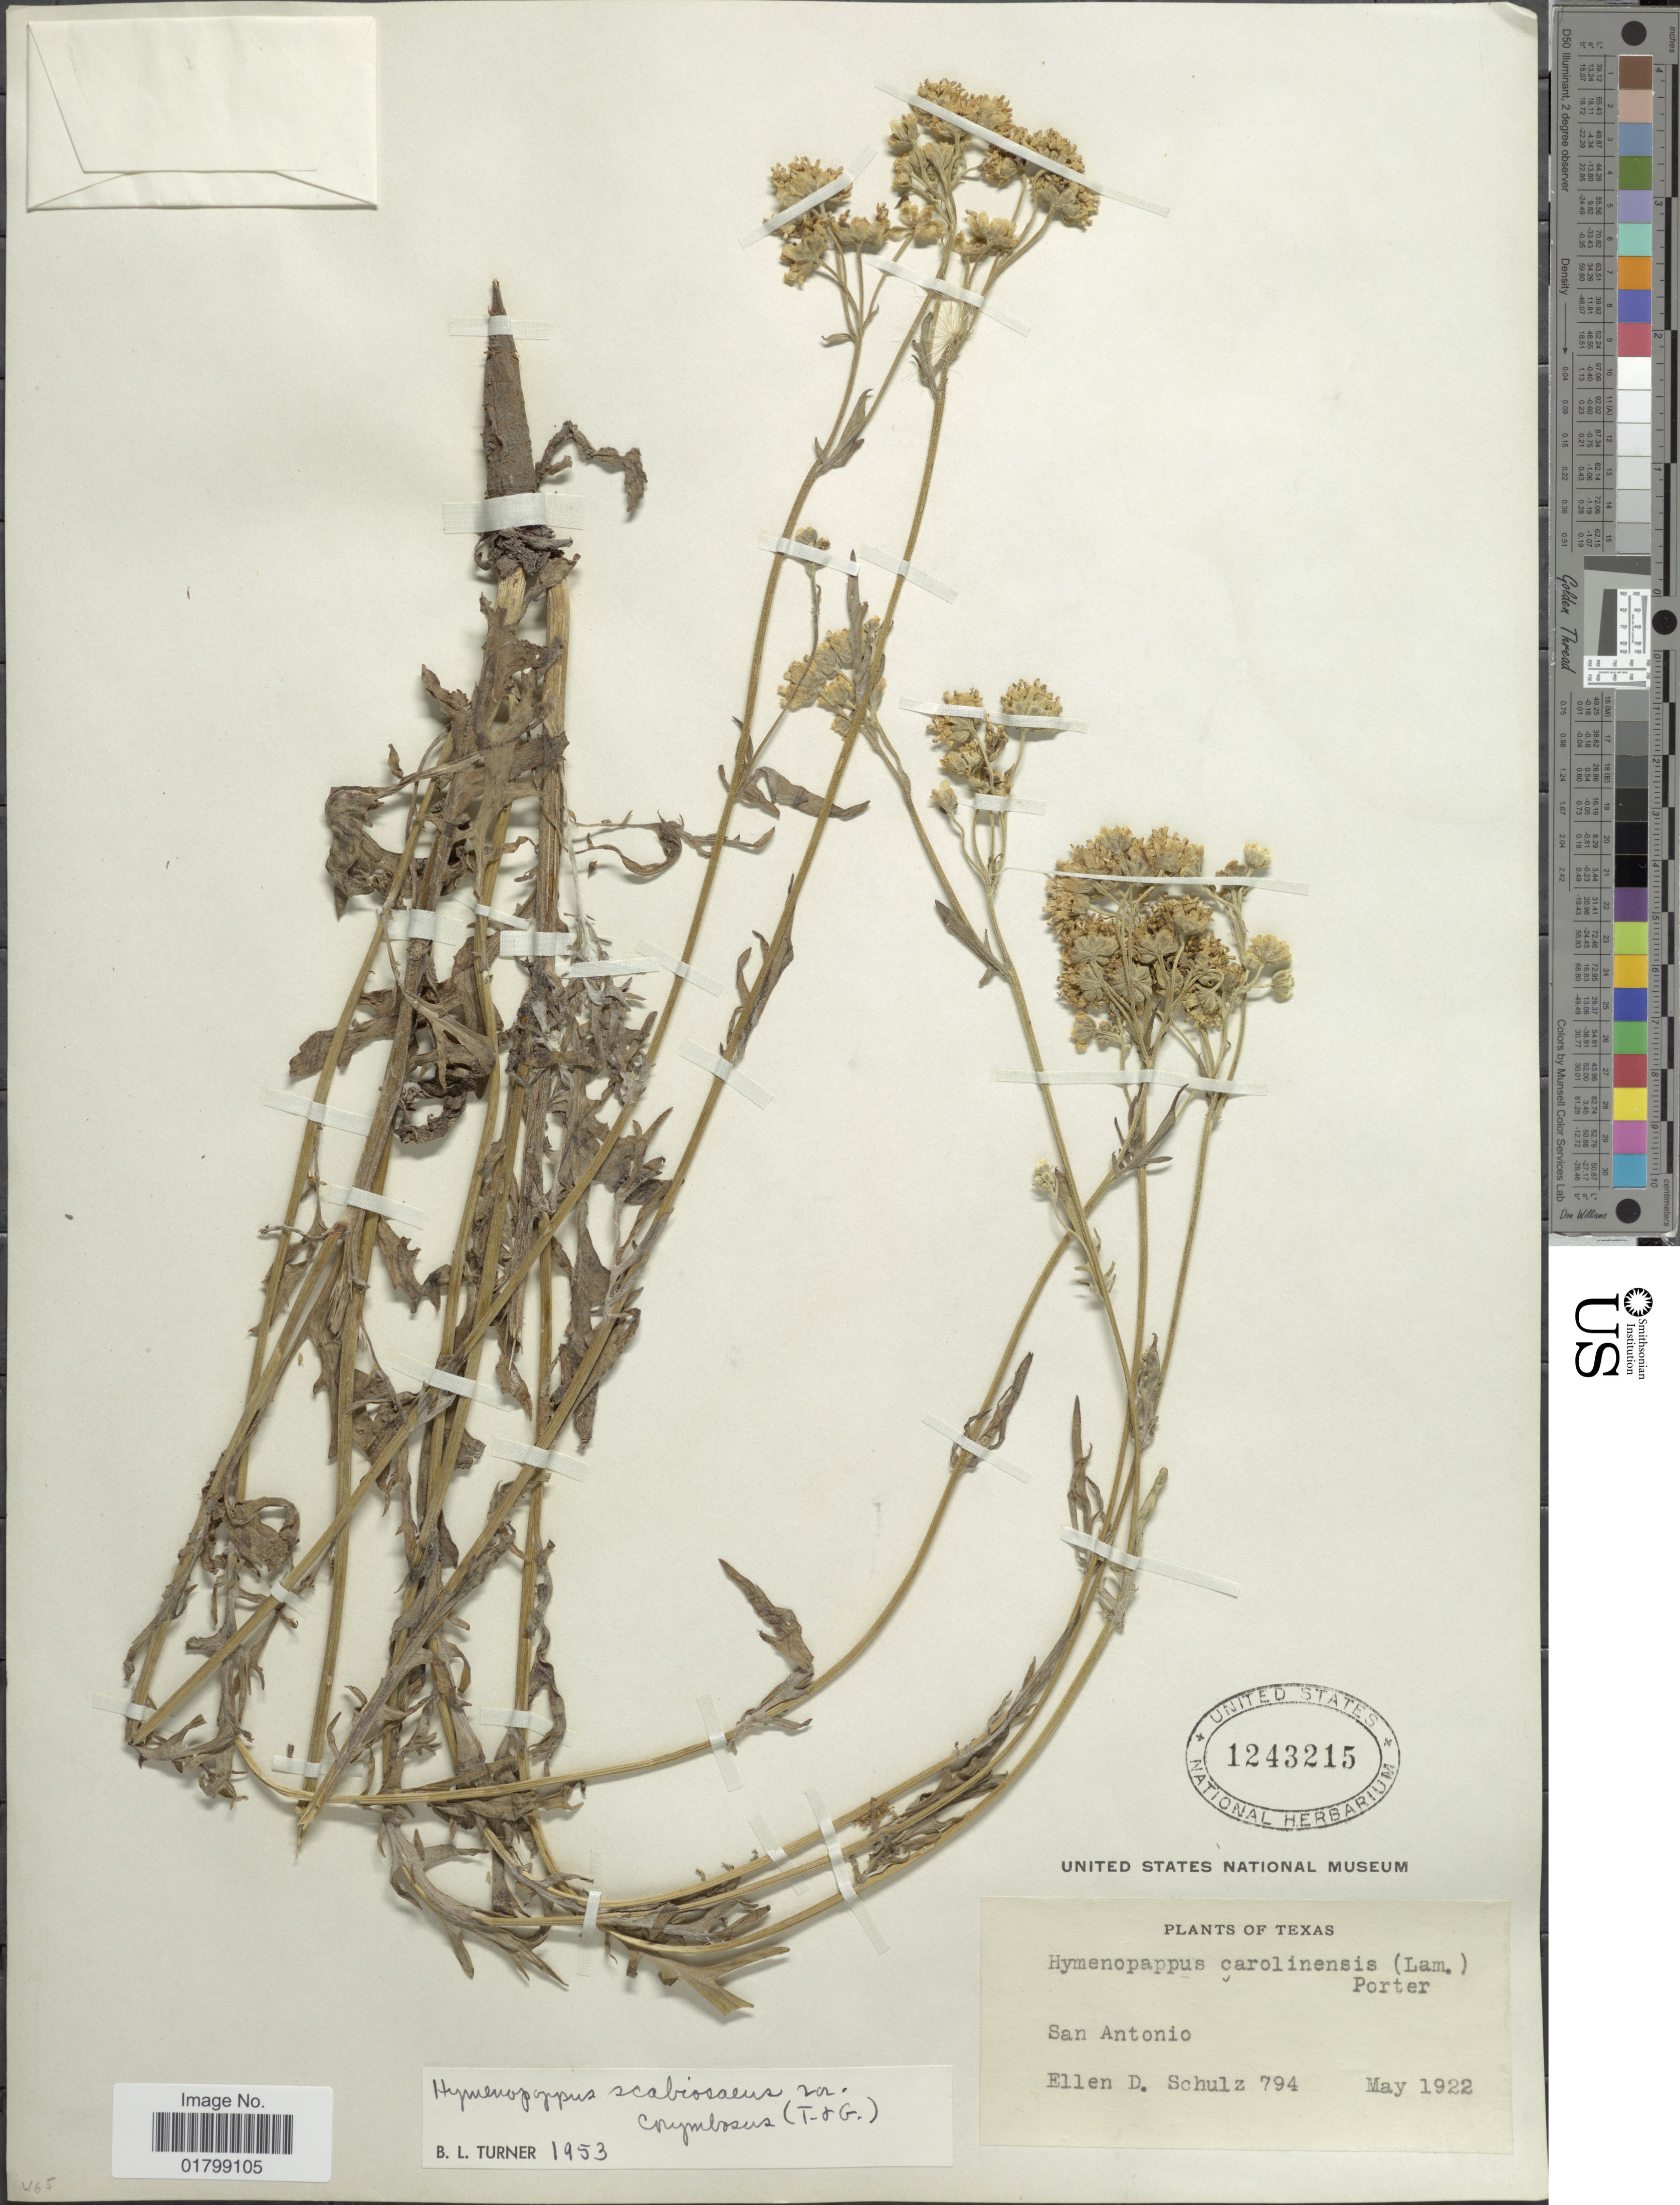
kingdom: Plantae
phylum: Tracheophyta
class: Magnoliopsida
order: Asterales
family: Asteraceae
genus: Hymenopappus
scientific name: Hymenopappus scabiosaeus var. corymbosus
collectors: E. D. Schulz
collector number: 794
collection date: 1922-05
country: United States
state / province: Texas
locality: San Antonio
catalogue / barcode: US 1243215